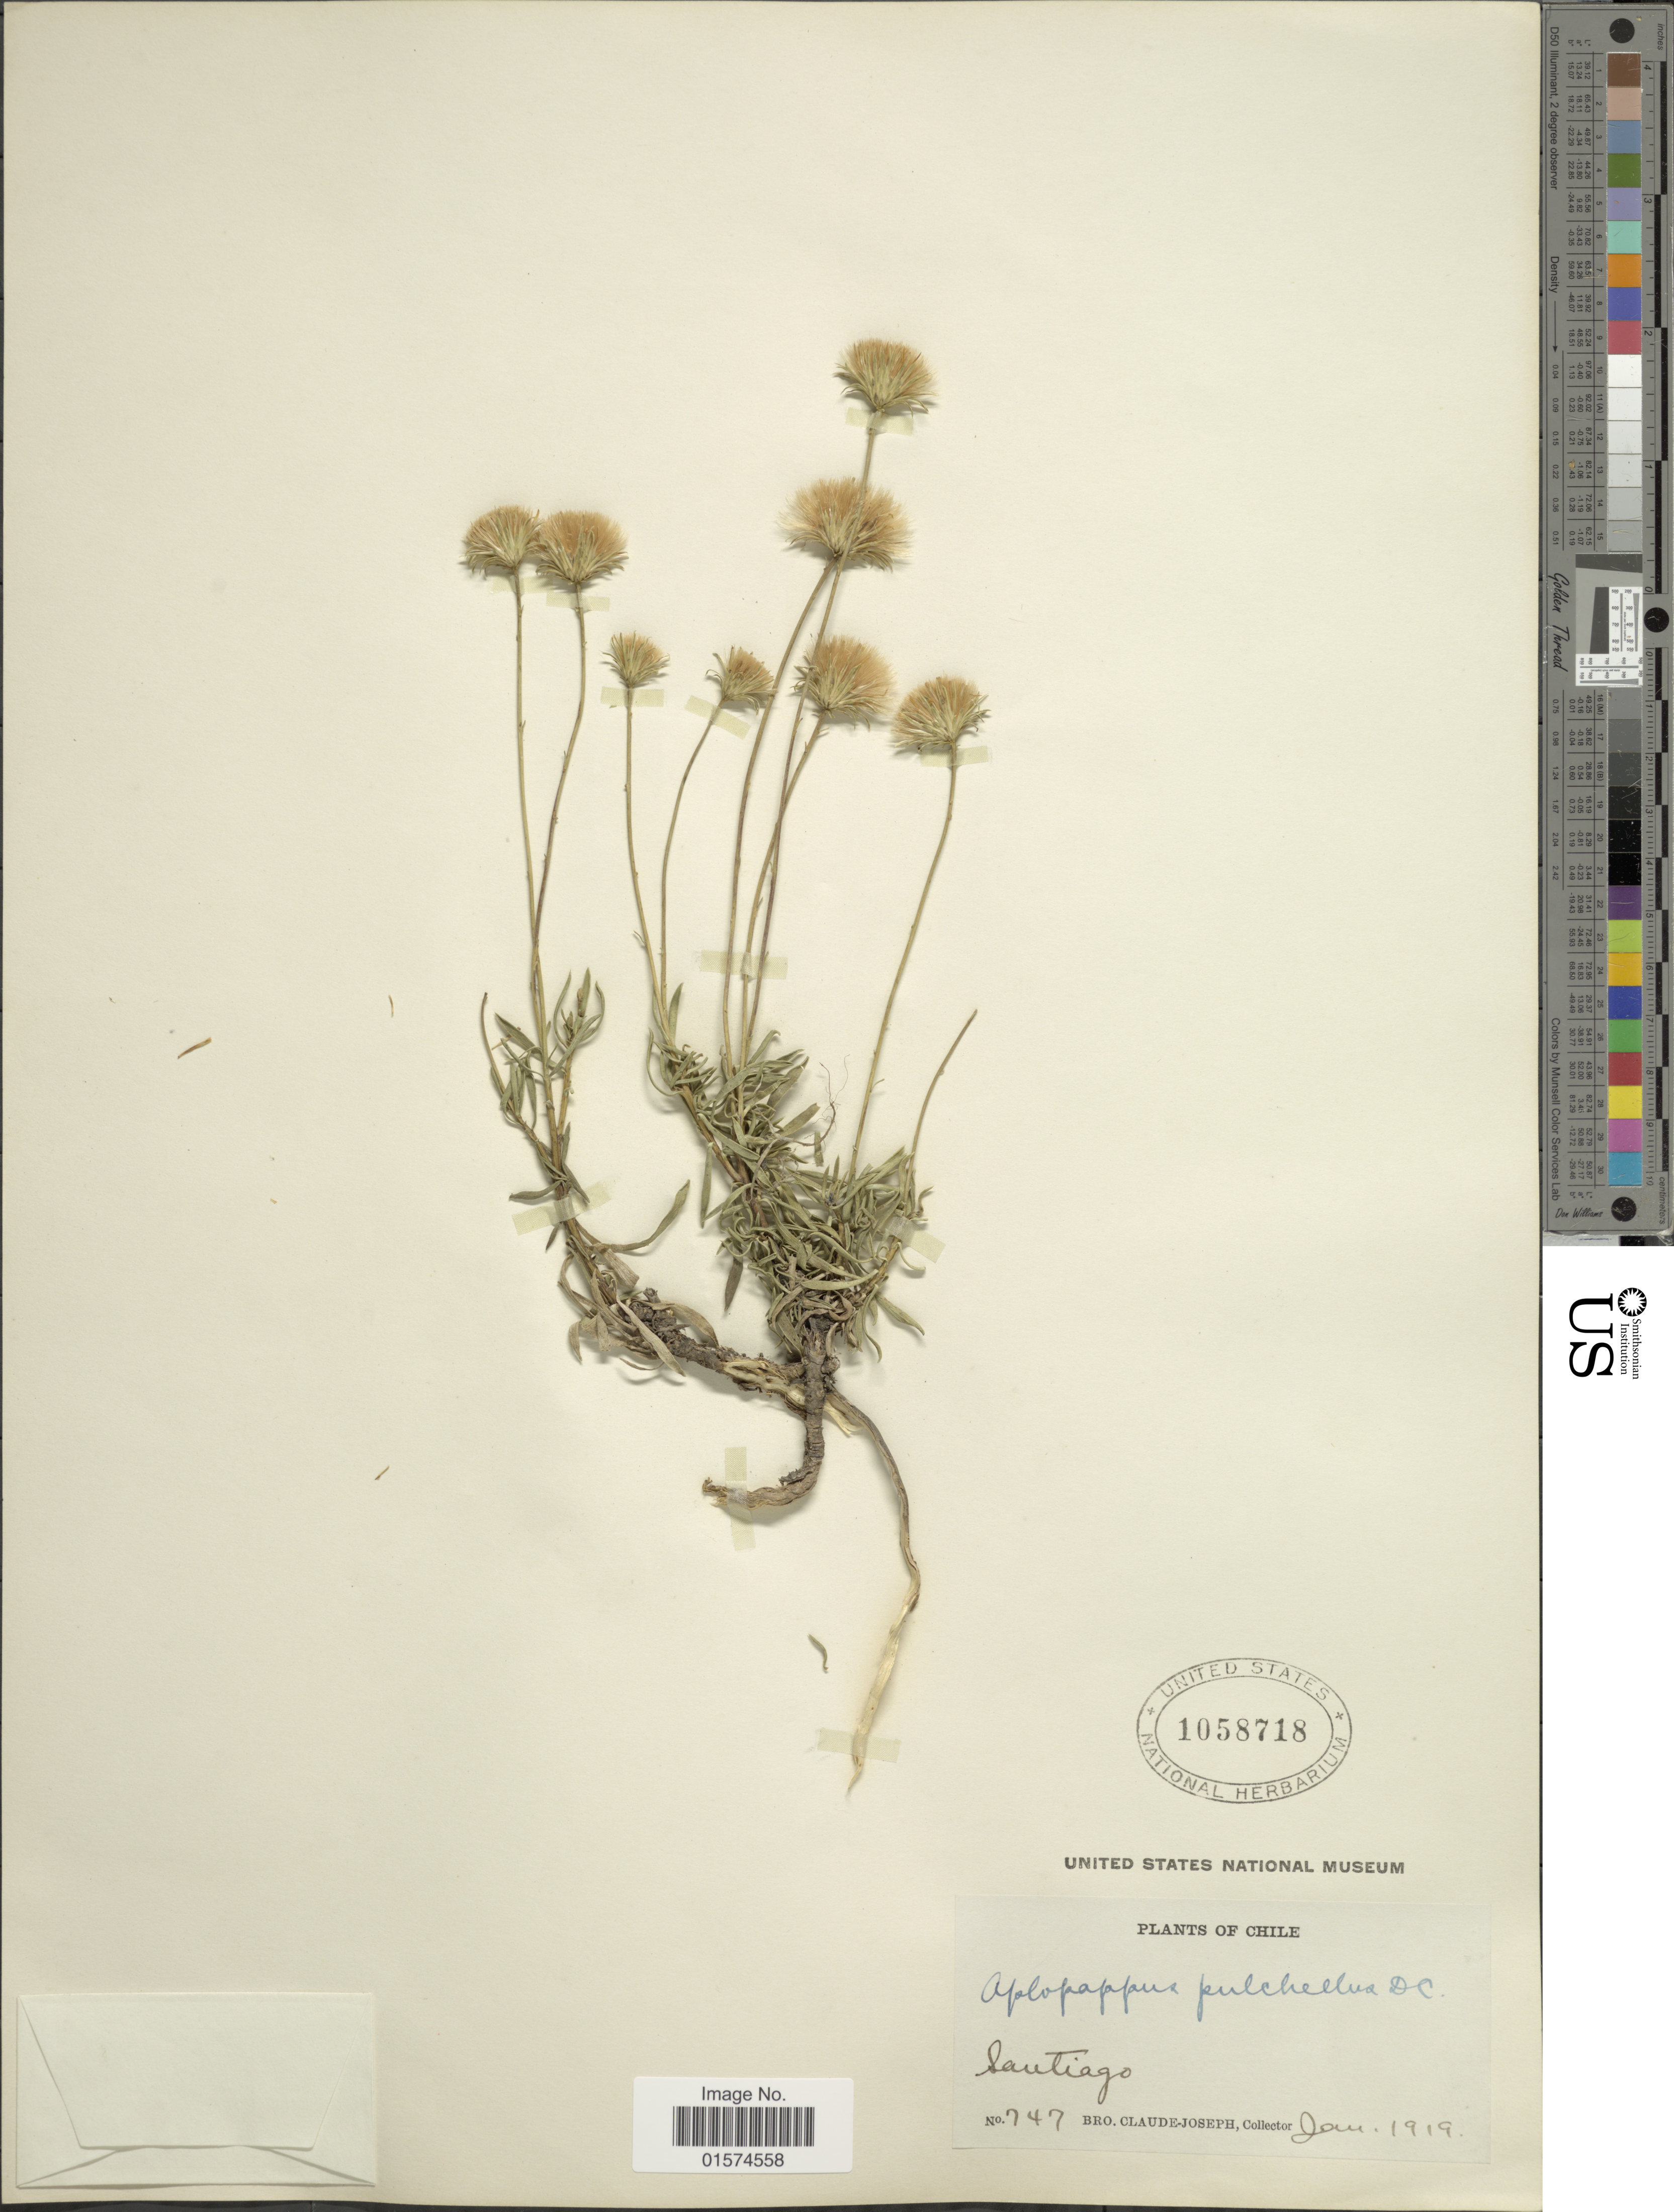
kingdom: Plantae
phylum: Tracheophyta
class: Magnoliopsida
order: Asterales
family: Asteraceae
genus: Haplopappus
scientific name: Haplopappus pulchellus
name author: DC.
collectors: Bro. Claude-Joseph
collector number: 747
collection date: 1919-01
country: Chile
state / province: Región Metropolitana (RM)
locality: Santiago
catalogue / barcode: US 1058718